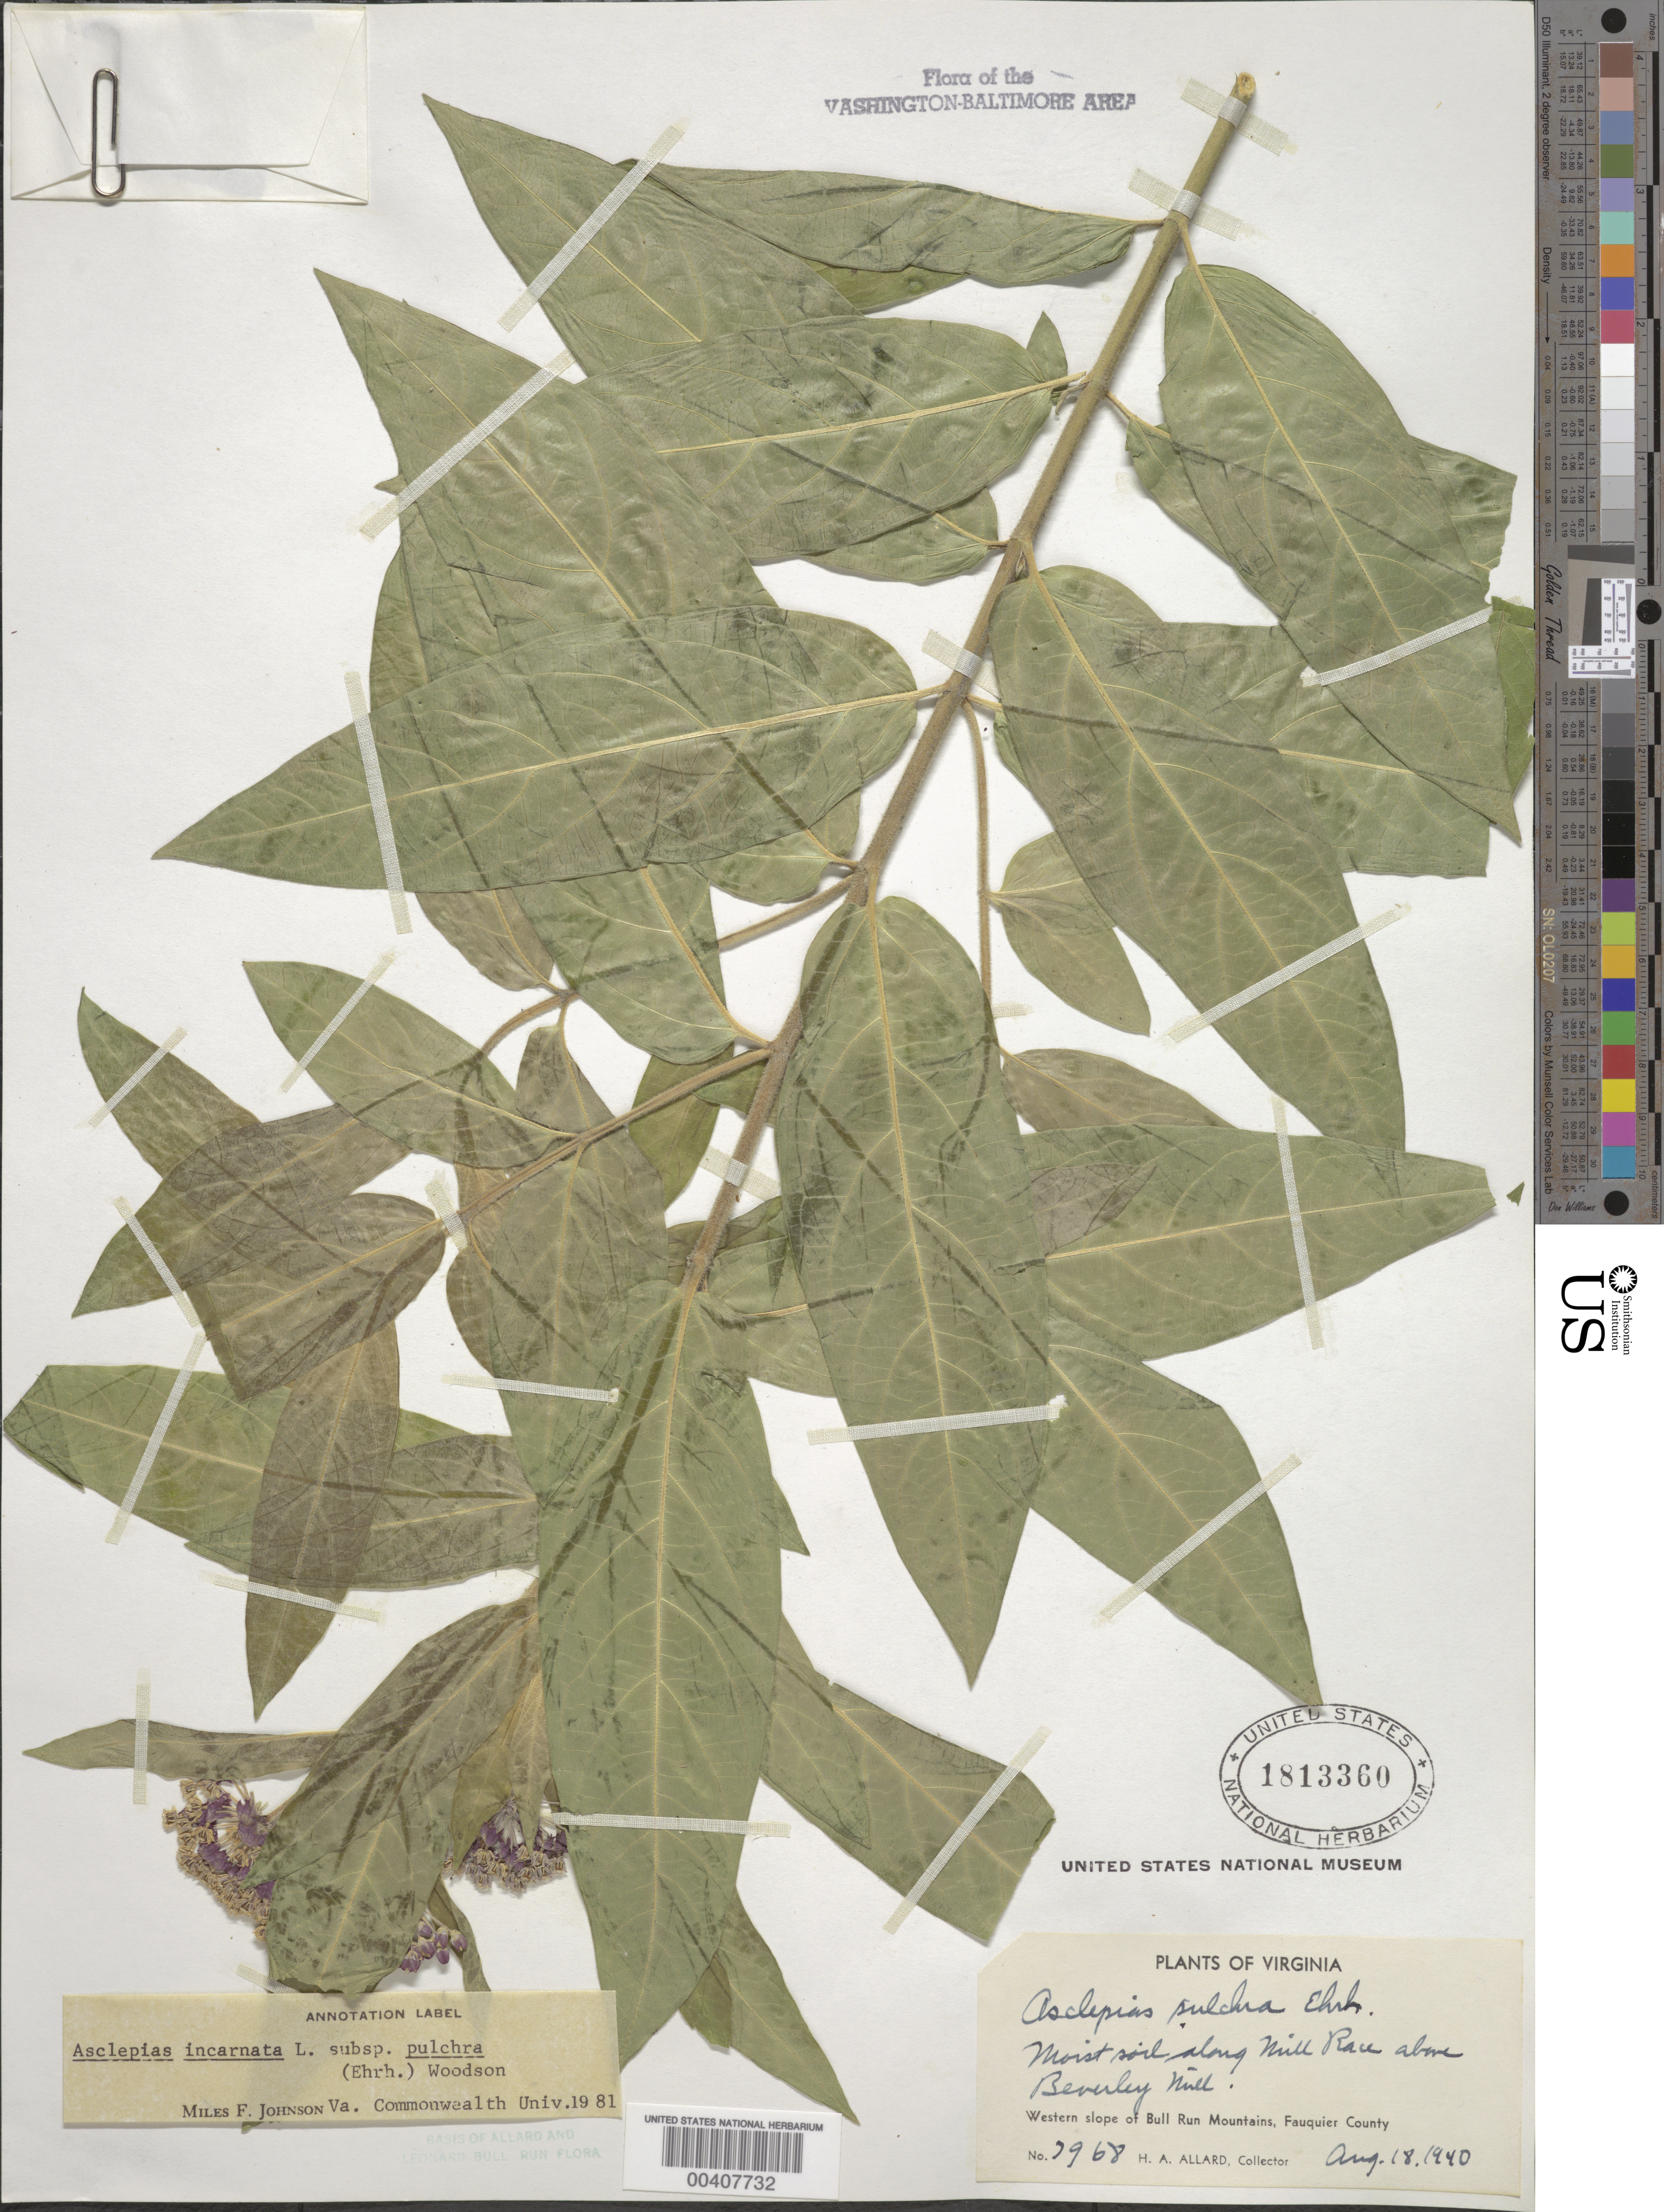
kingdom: Plantae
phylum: Tracheophyta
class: Magnoliopsida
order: Gentianales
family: Apocynaceae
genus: Asclepias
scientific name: Asclepias incarnata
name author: L.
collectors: H. A. Allard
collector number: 7968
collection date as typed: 18 Aug 1940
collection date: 1940-08-18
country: United States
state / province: Virginia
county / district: Fauquier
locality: Mill Race above Beverley Mill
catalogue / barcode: US 1813360